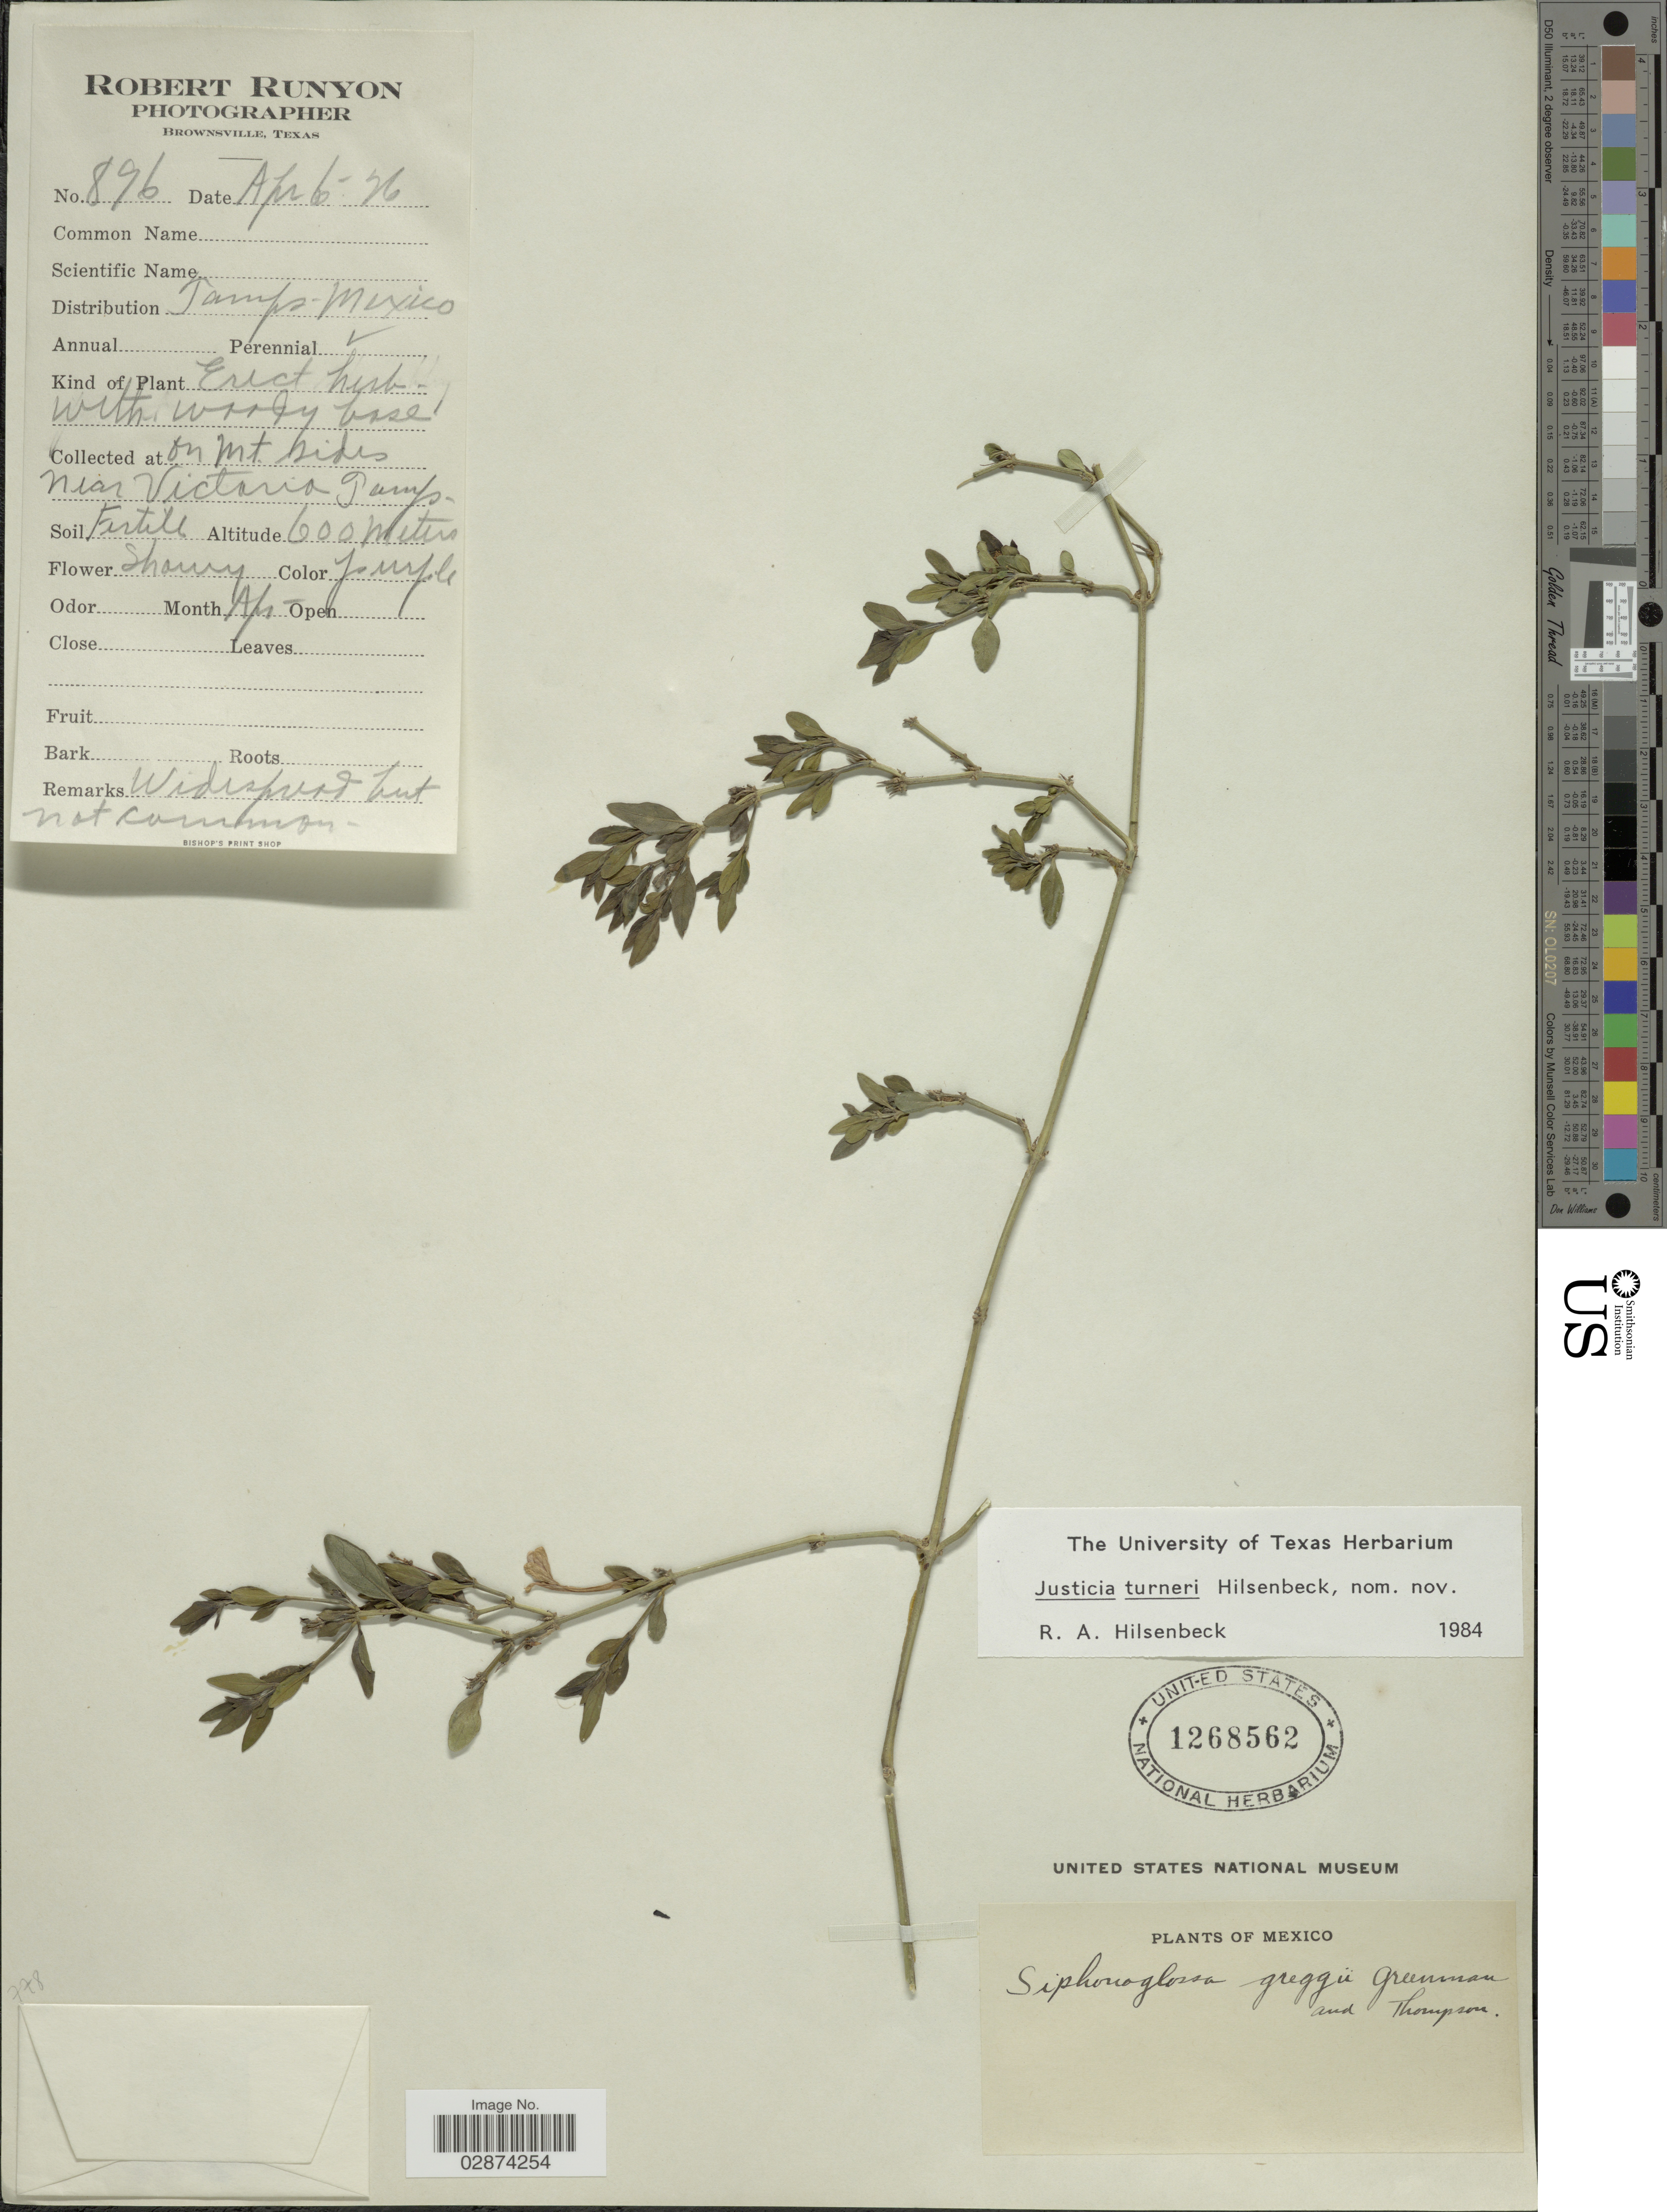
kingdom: Plantae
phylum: Tracheophyta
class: Magnoliopsida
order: Lamiales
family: Acanthaceae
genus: Siphonoglossa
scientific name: Siphonoglossa greggii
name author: Greenm. & C.H. Thomps.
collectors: R. Runyon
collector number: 896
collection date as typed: Transcribed d/m/y: 6/4/76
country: Mexico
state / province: Tamaulipas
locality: Tamps - Mexico. On mt sides near Victoria Tamps.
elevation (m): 600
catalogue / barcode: US 1268562